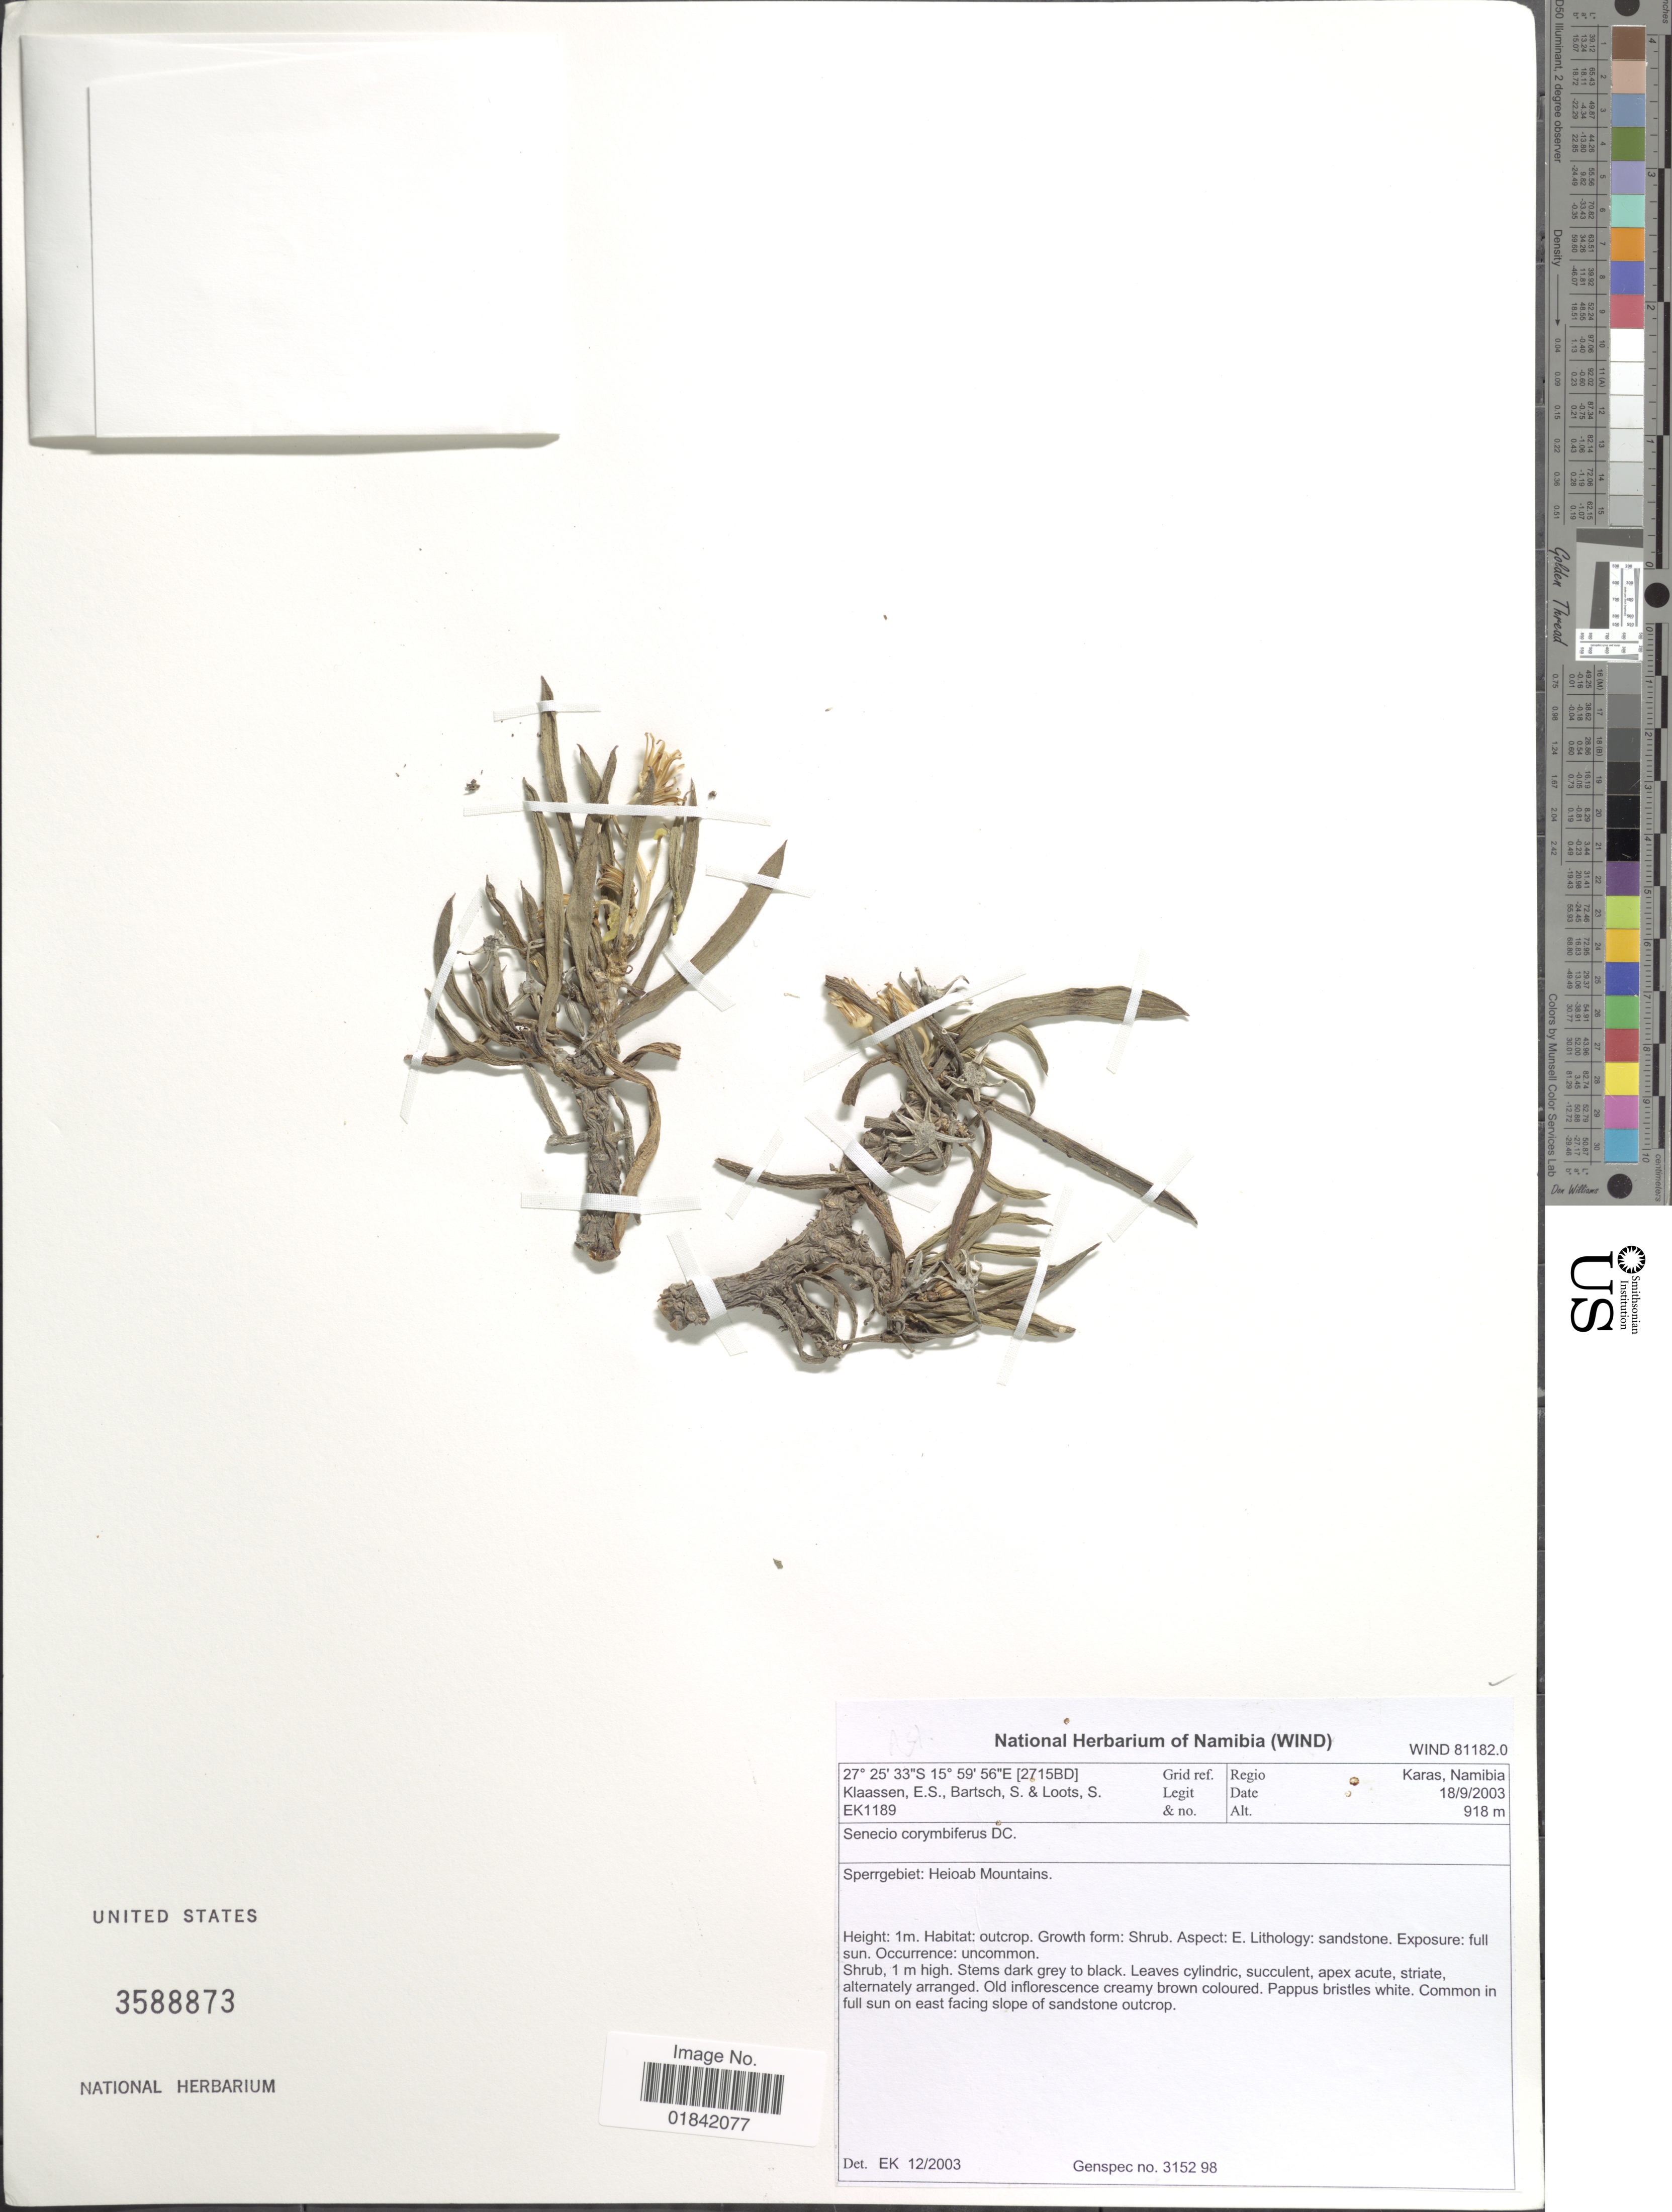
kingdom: Plantae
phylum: Tracheophyta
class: Magnoliopsida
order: Asterales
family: Asteraceae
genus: Senecio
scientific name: Senecio corymbifer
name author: DC.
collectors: E. S. Klaassen, S. Bartsch & S. Loots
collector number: EK1189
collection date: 2003-09-18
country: Namibia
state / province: Karas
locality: Sperrgebiet: Heioab Mountains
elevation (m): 918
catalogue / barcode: US 358873